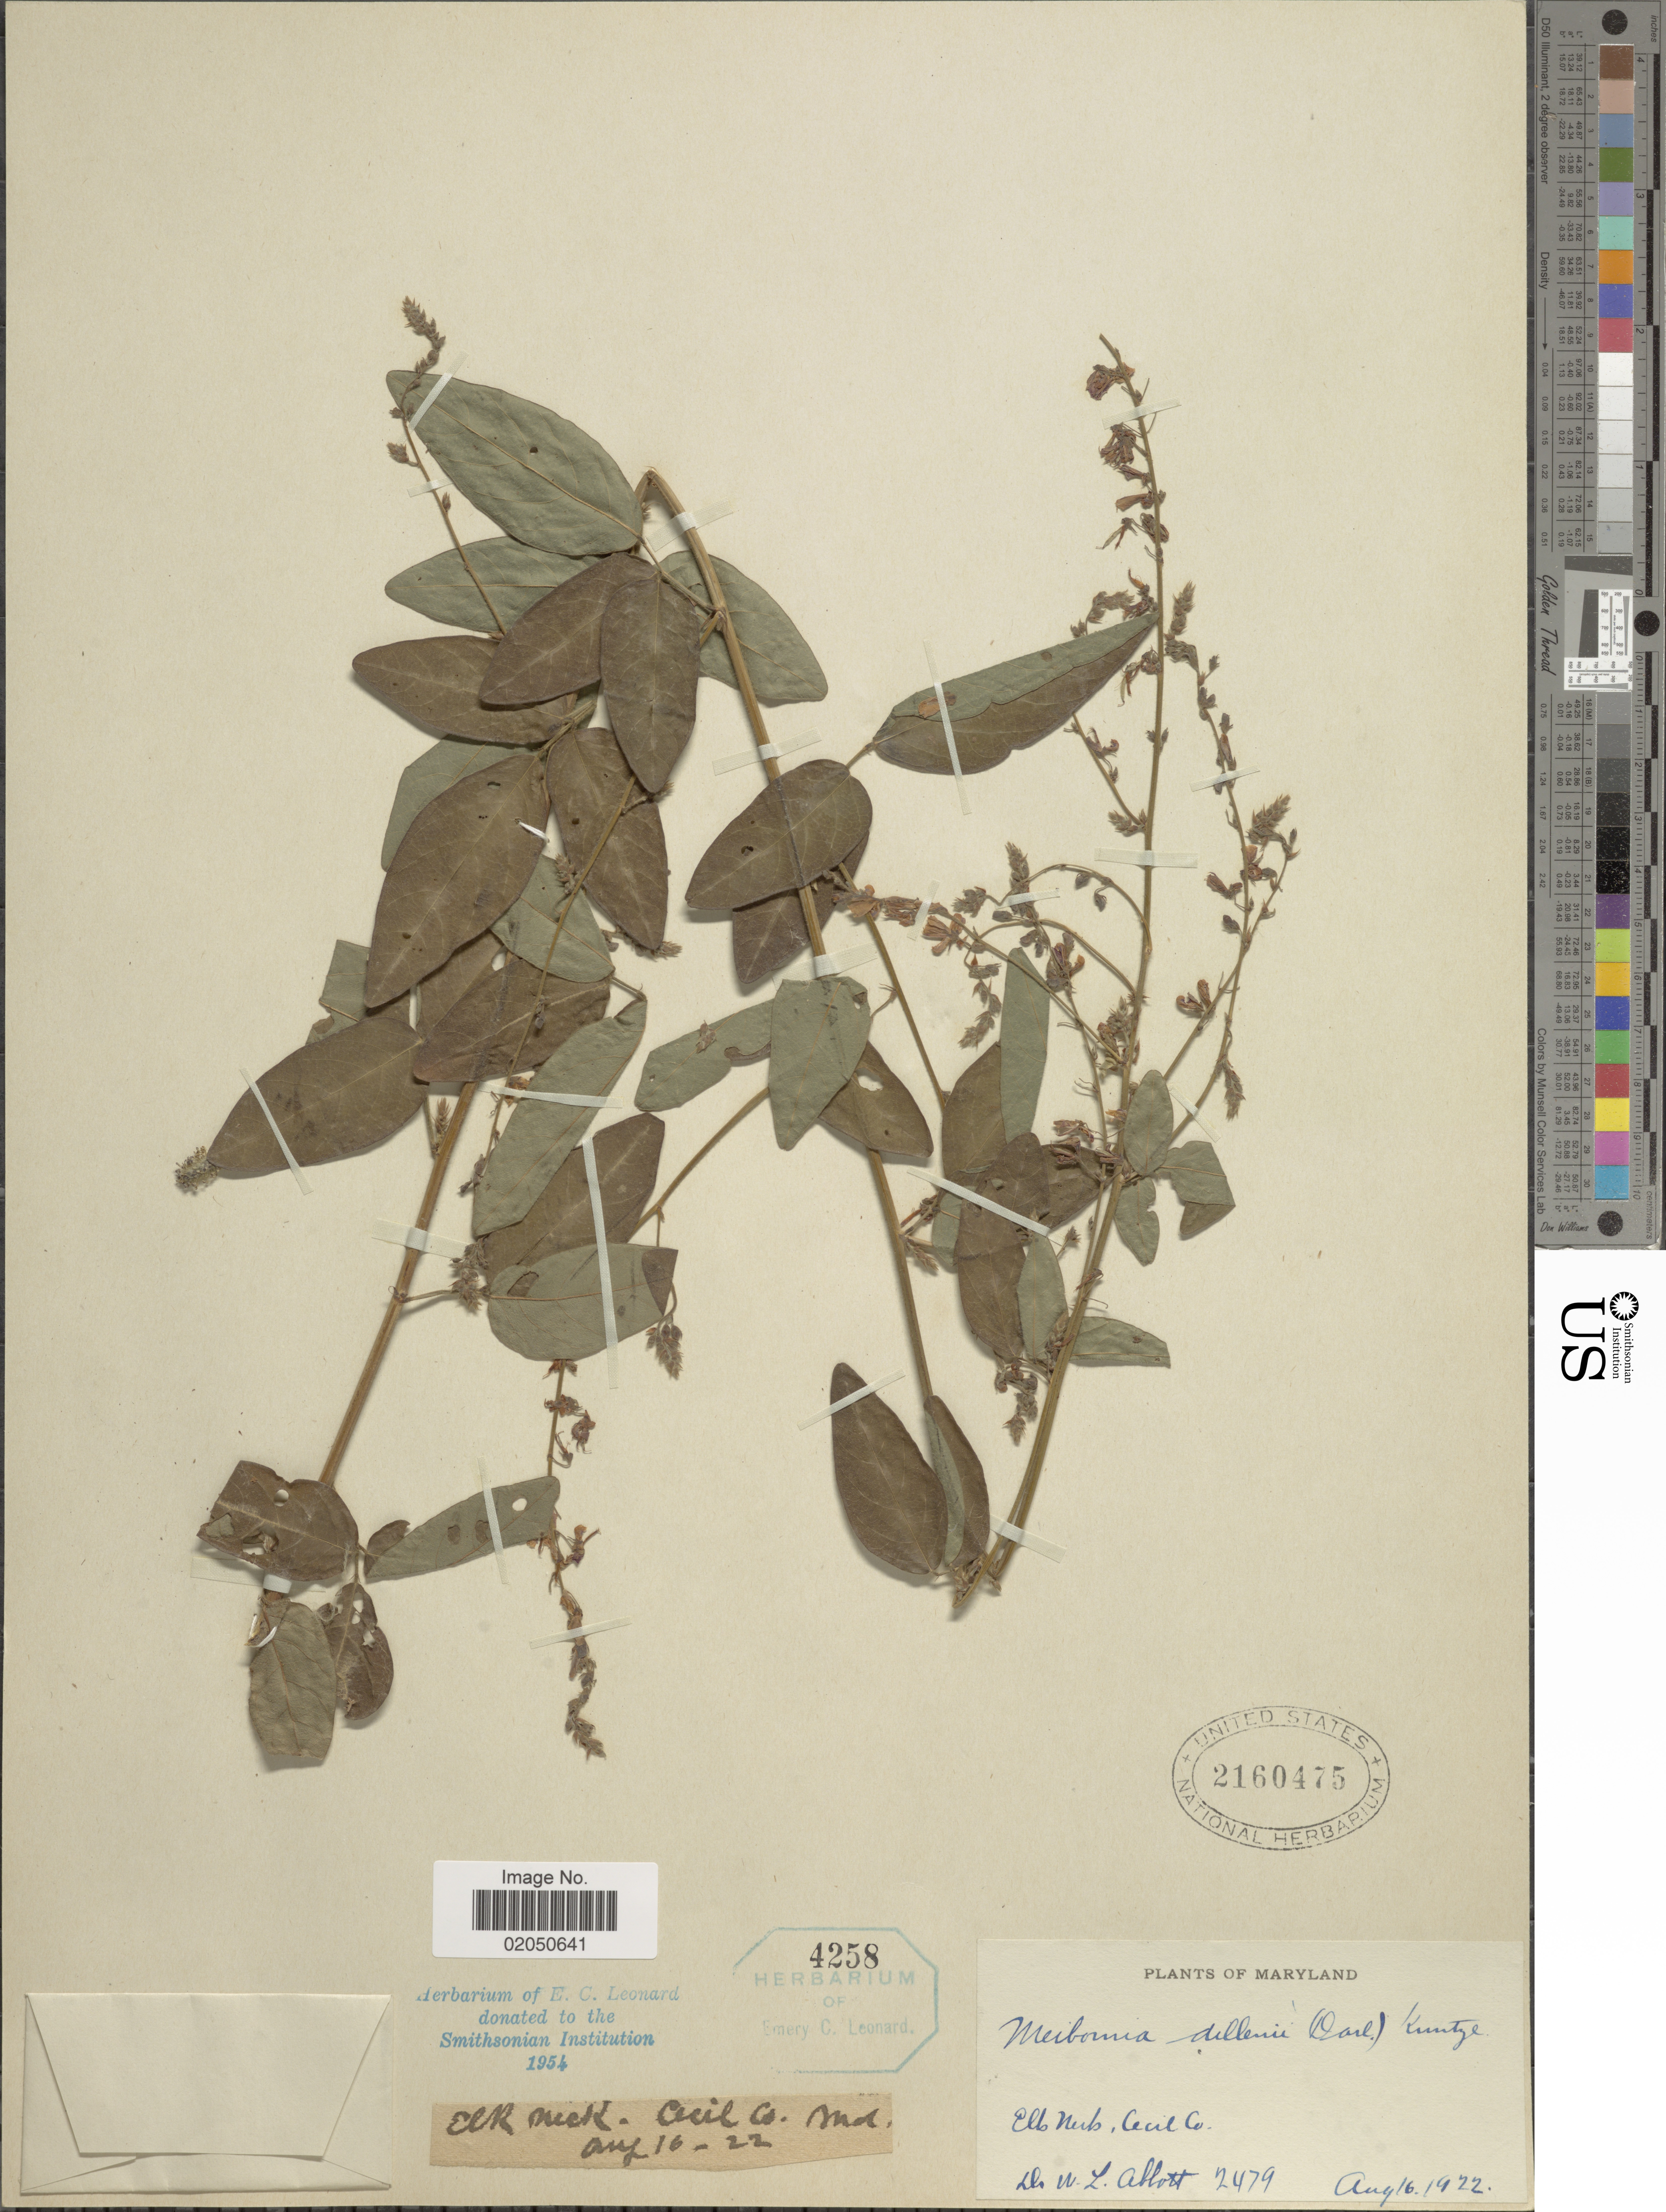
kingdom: Plantae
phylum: Tracheophyta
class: Magnoliopsida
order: Fabales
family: Fabaceae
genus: Desmodium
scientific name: Desmodium glabellum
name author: (Michx.) DC.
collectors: W. L. Abbott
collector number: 2479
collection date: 1922-08-16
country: United States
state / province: Maryland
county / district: Cecil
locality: Elb Nerb., Cecil Co.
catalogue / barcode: US 2160475